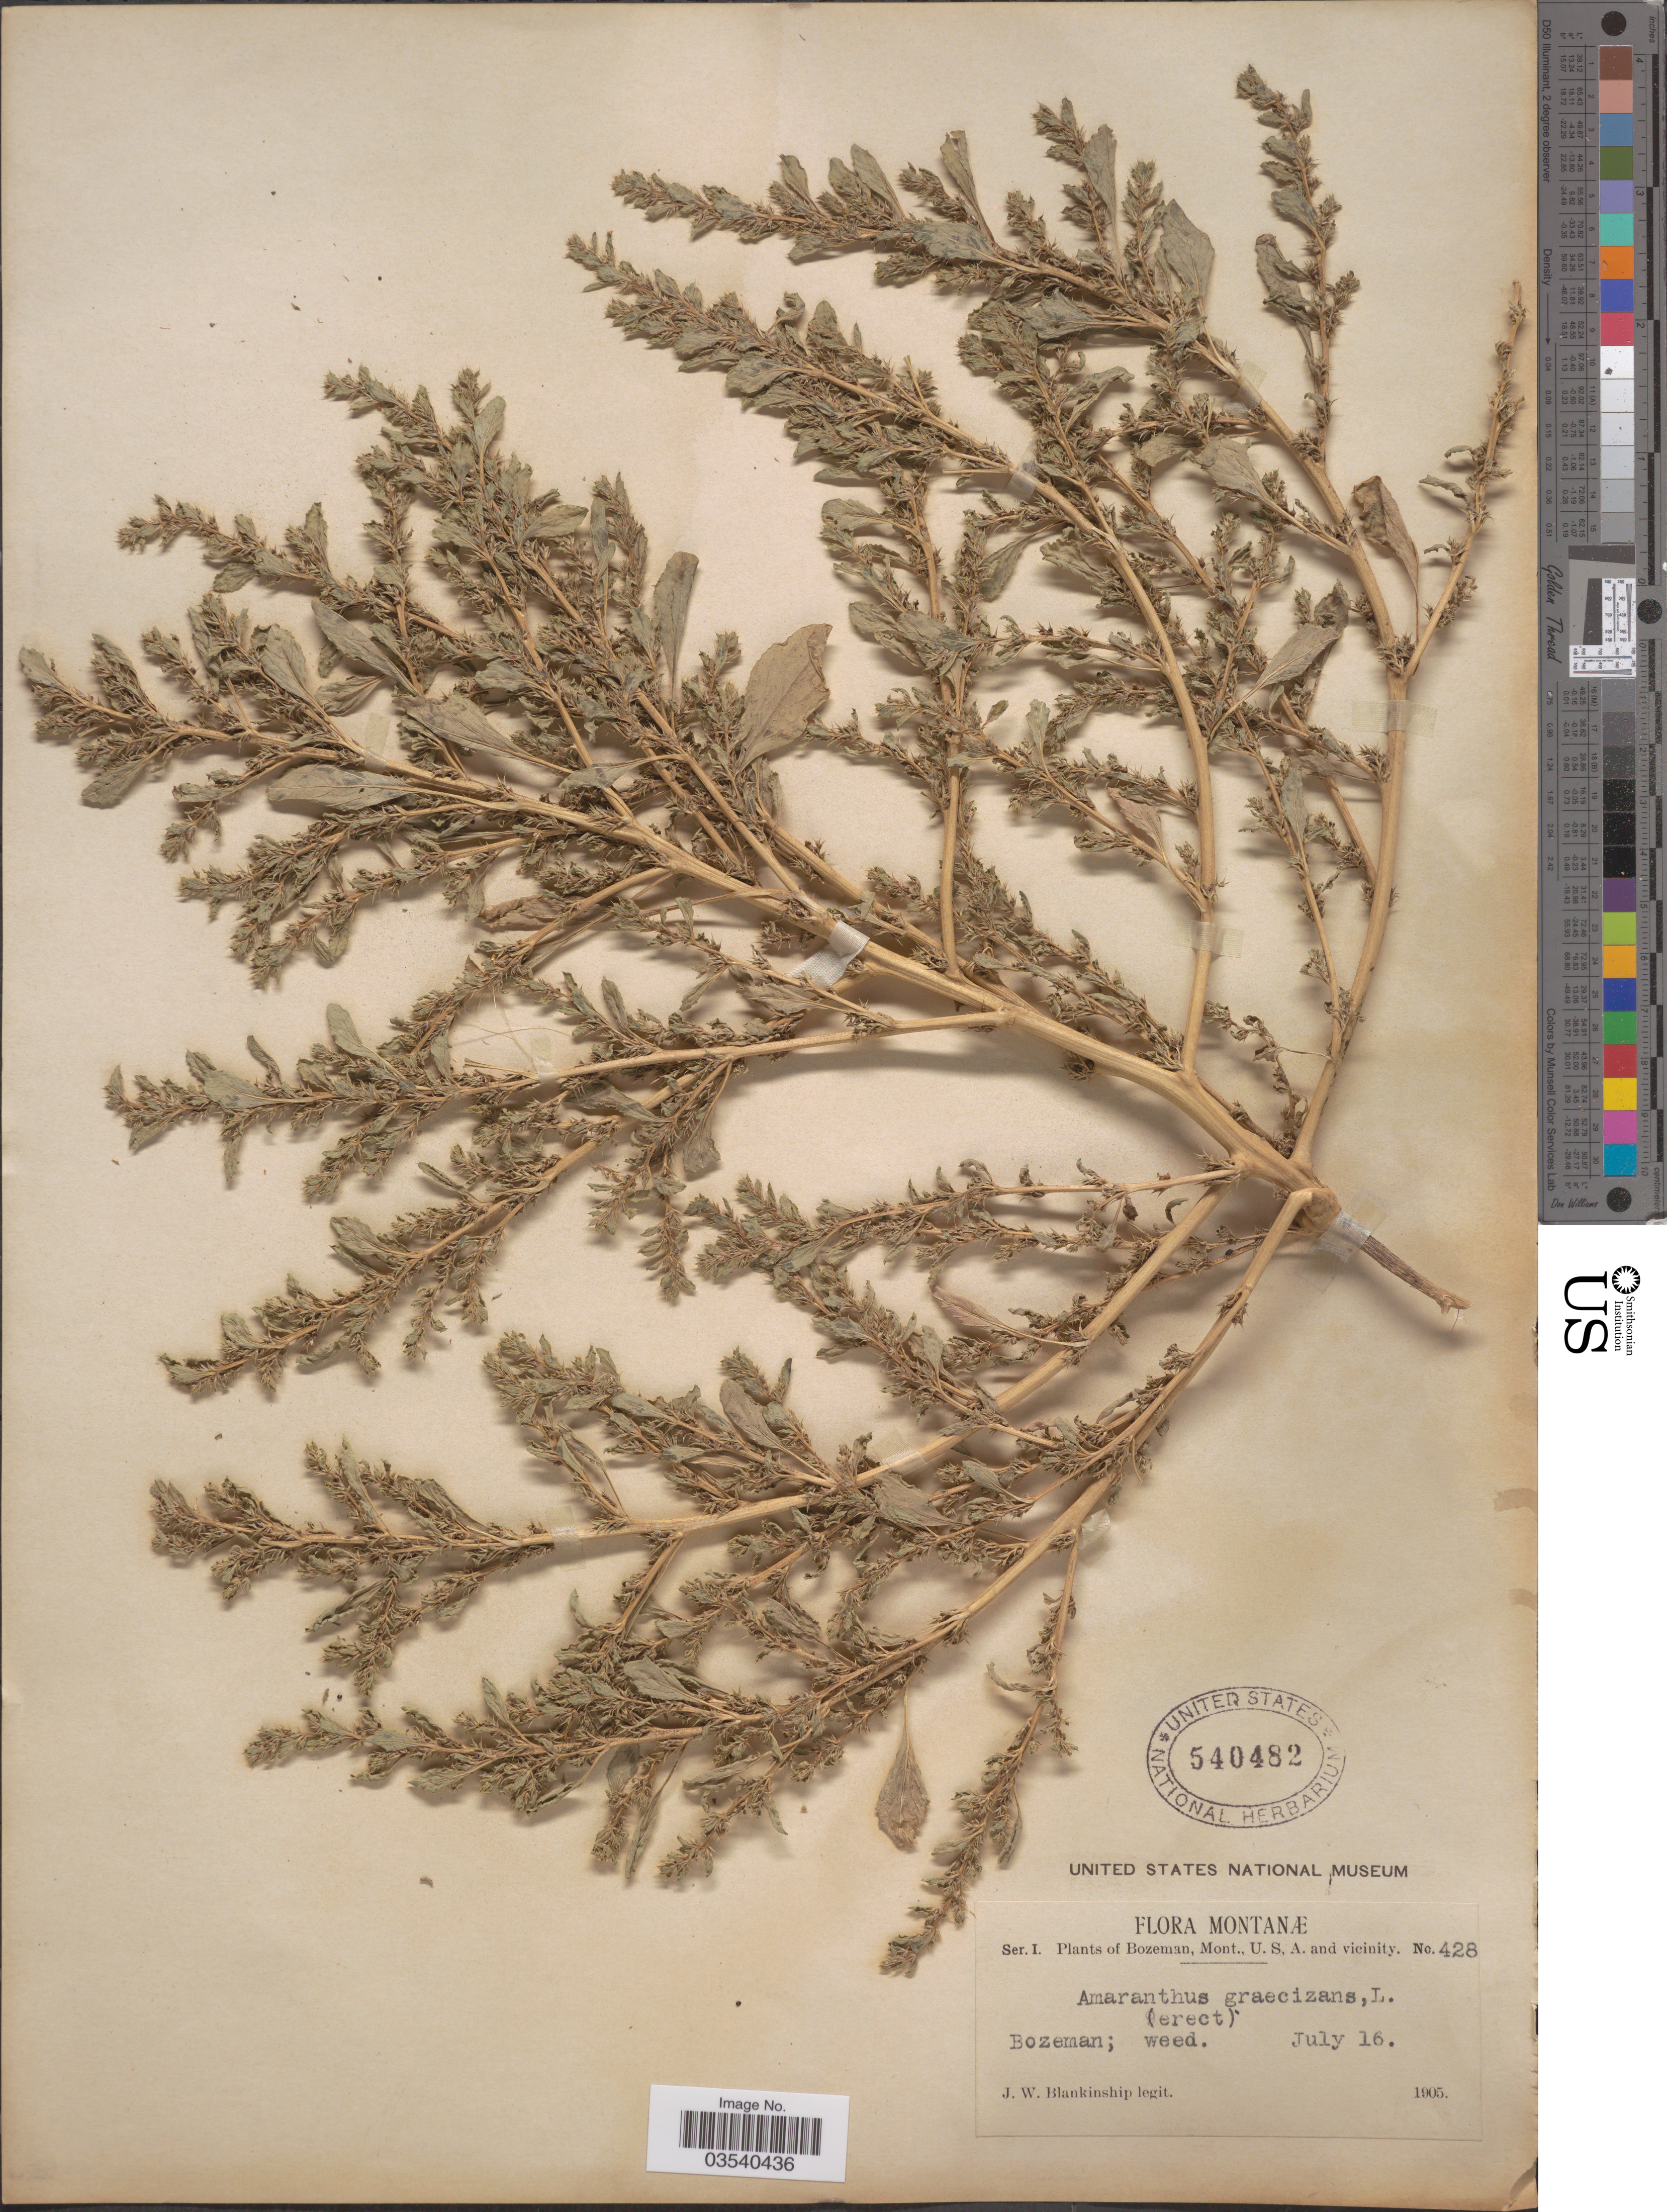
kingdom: Plantae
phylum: Tracheophyta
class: Magnoliopsida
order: Caryophyllales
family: Amaranthaceae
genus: Amaranthus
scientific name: Amaranthus graecizans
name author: L.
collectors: J. W. Blankinship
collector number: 428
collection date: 1905-07-16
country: United States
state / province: Montana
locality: Bozeman, U. S. A. and vicinity.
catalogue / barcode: US 540482